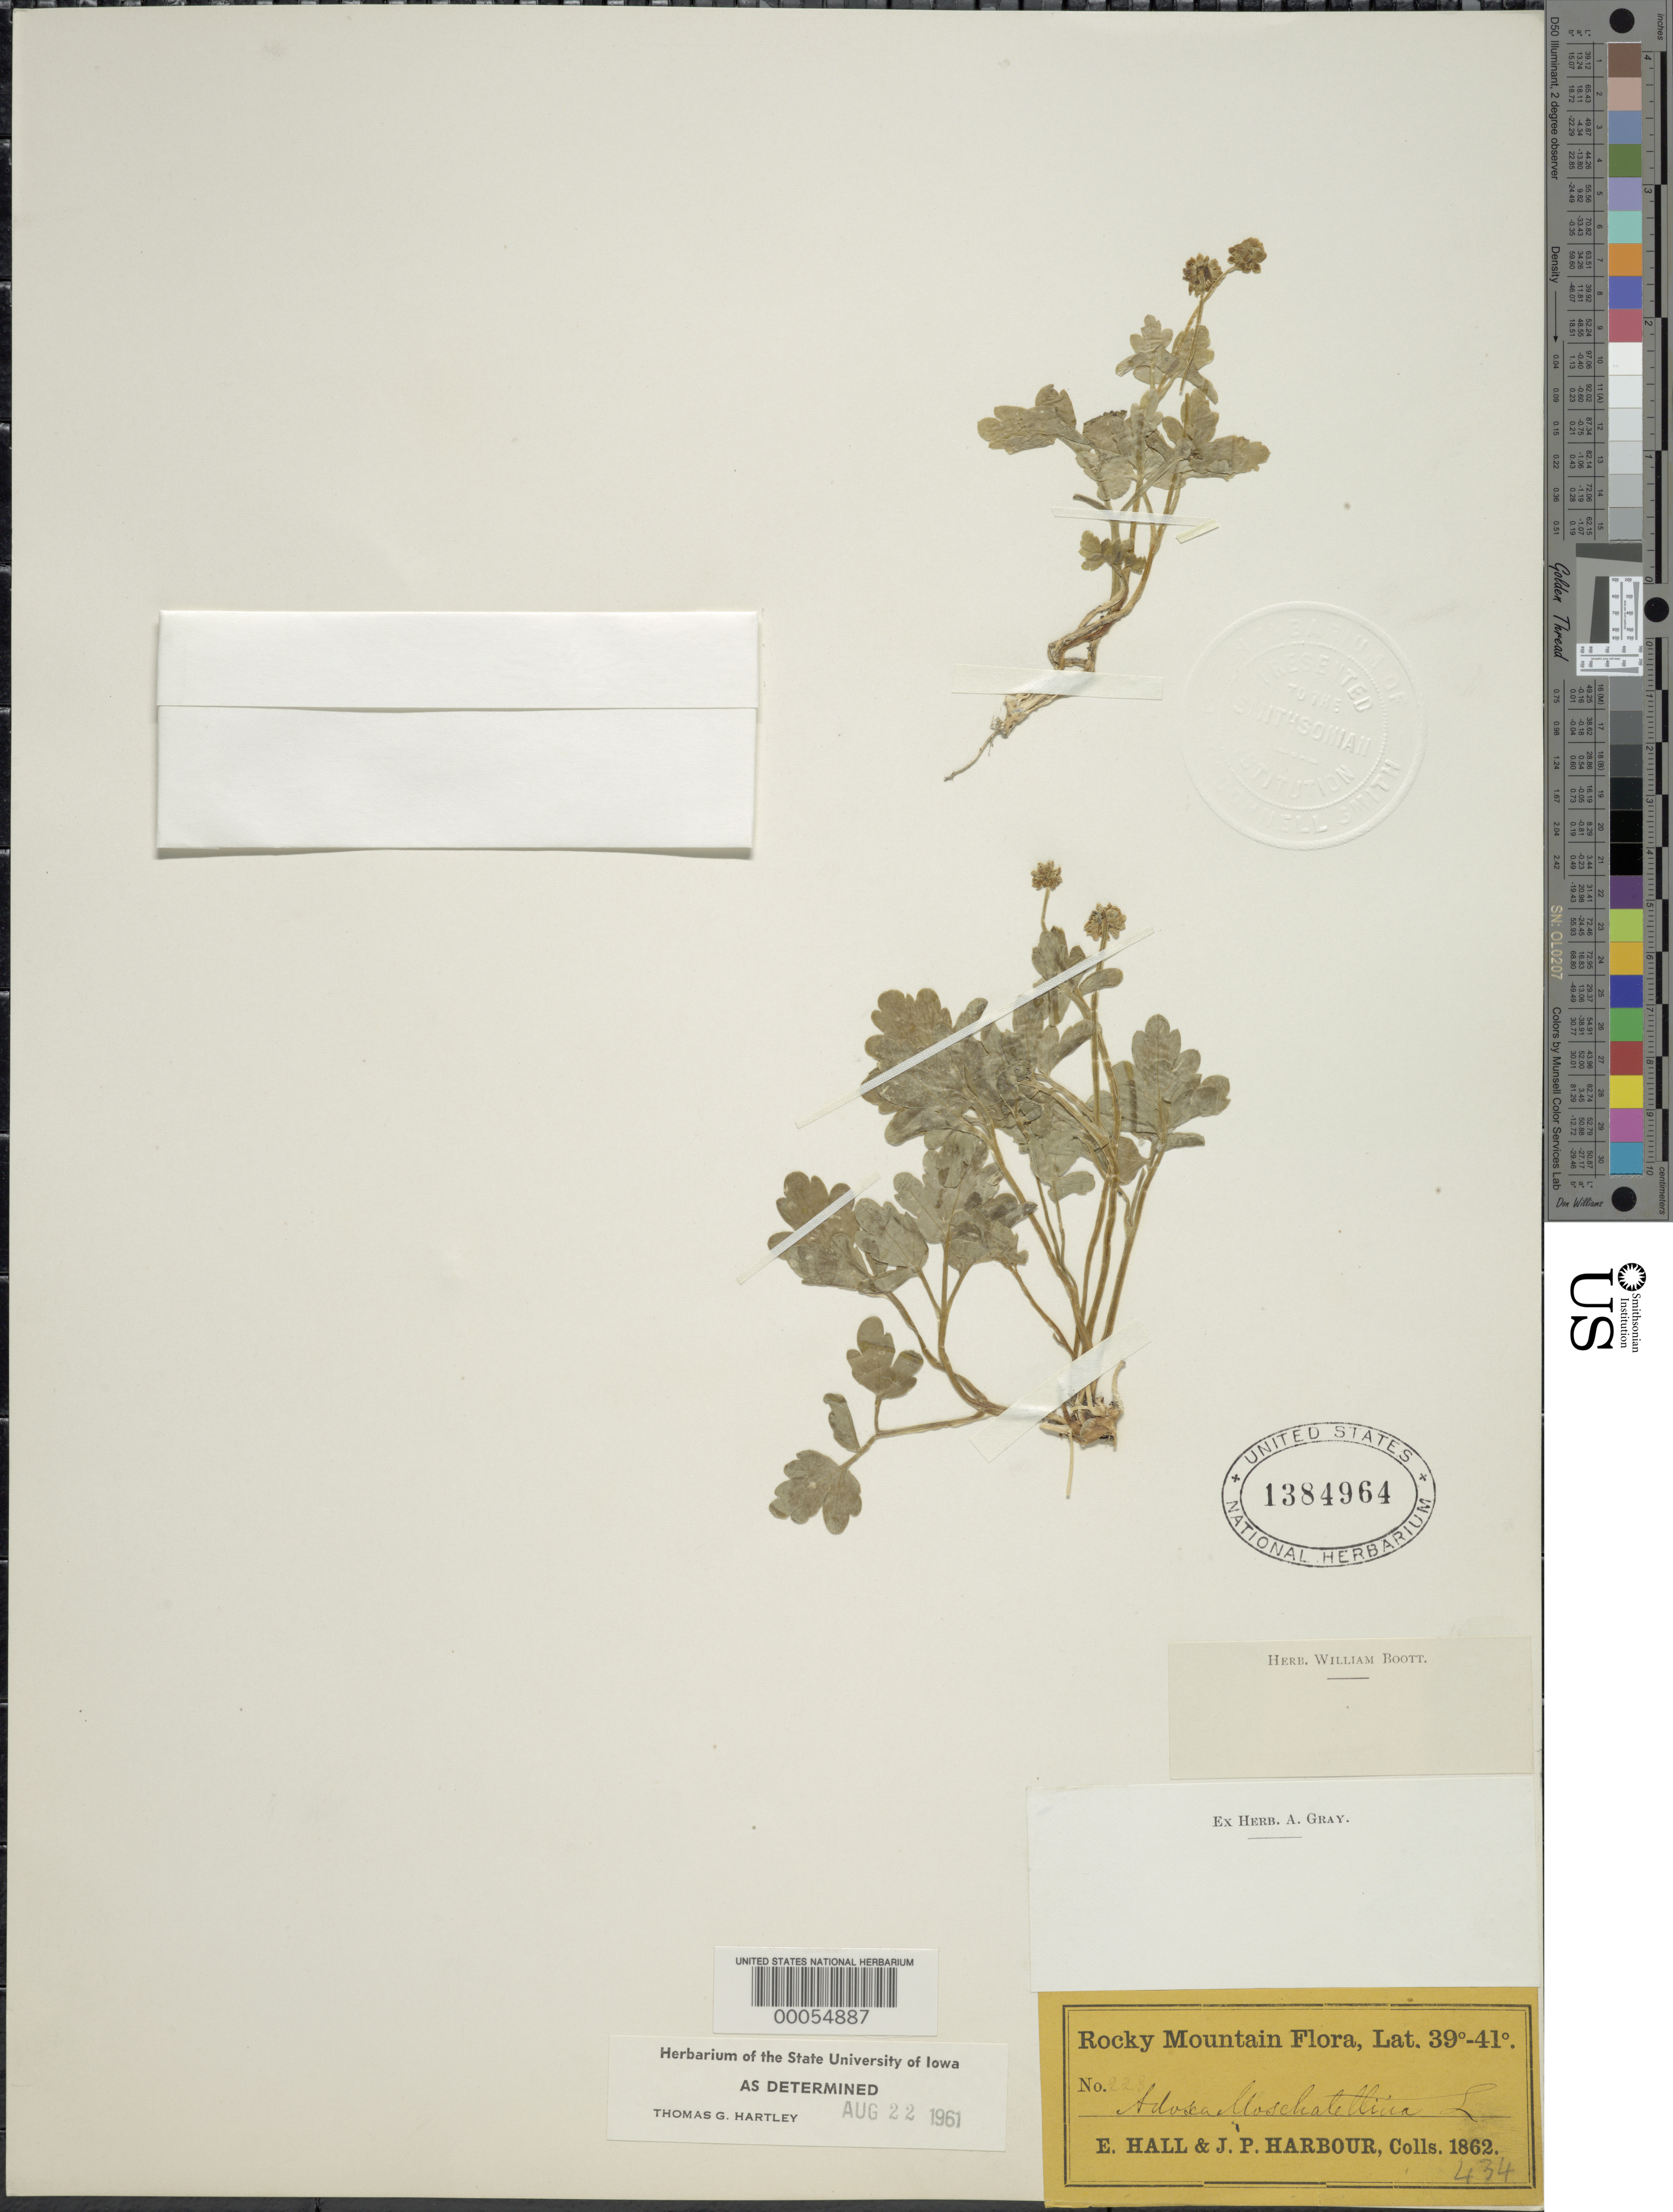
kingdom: Plantae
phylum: Tracheophyta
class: Magnoliopsida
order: Dipsacales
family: Viburnaceae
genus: Adoxa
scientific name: Adoxa moschatellina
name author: L.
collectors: E. Hall & J. Harbour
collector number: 223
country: United States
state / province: Colorado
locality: Rocky Mtns.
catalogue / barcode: US 1384964